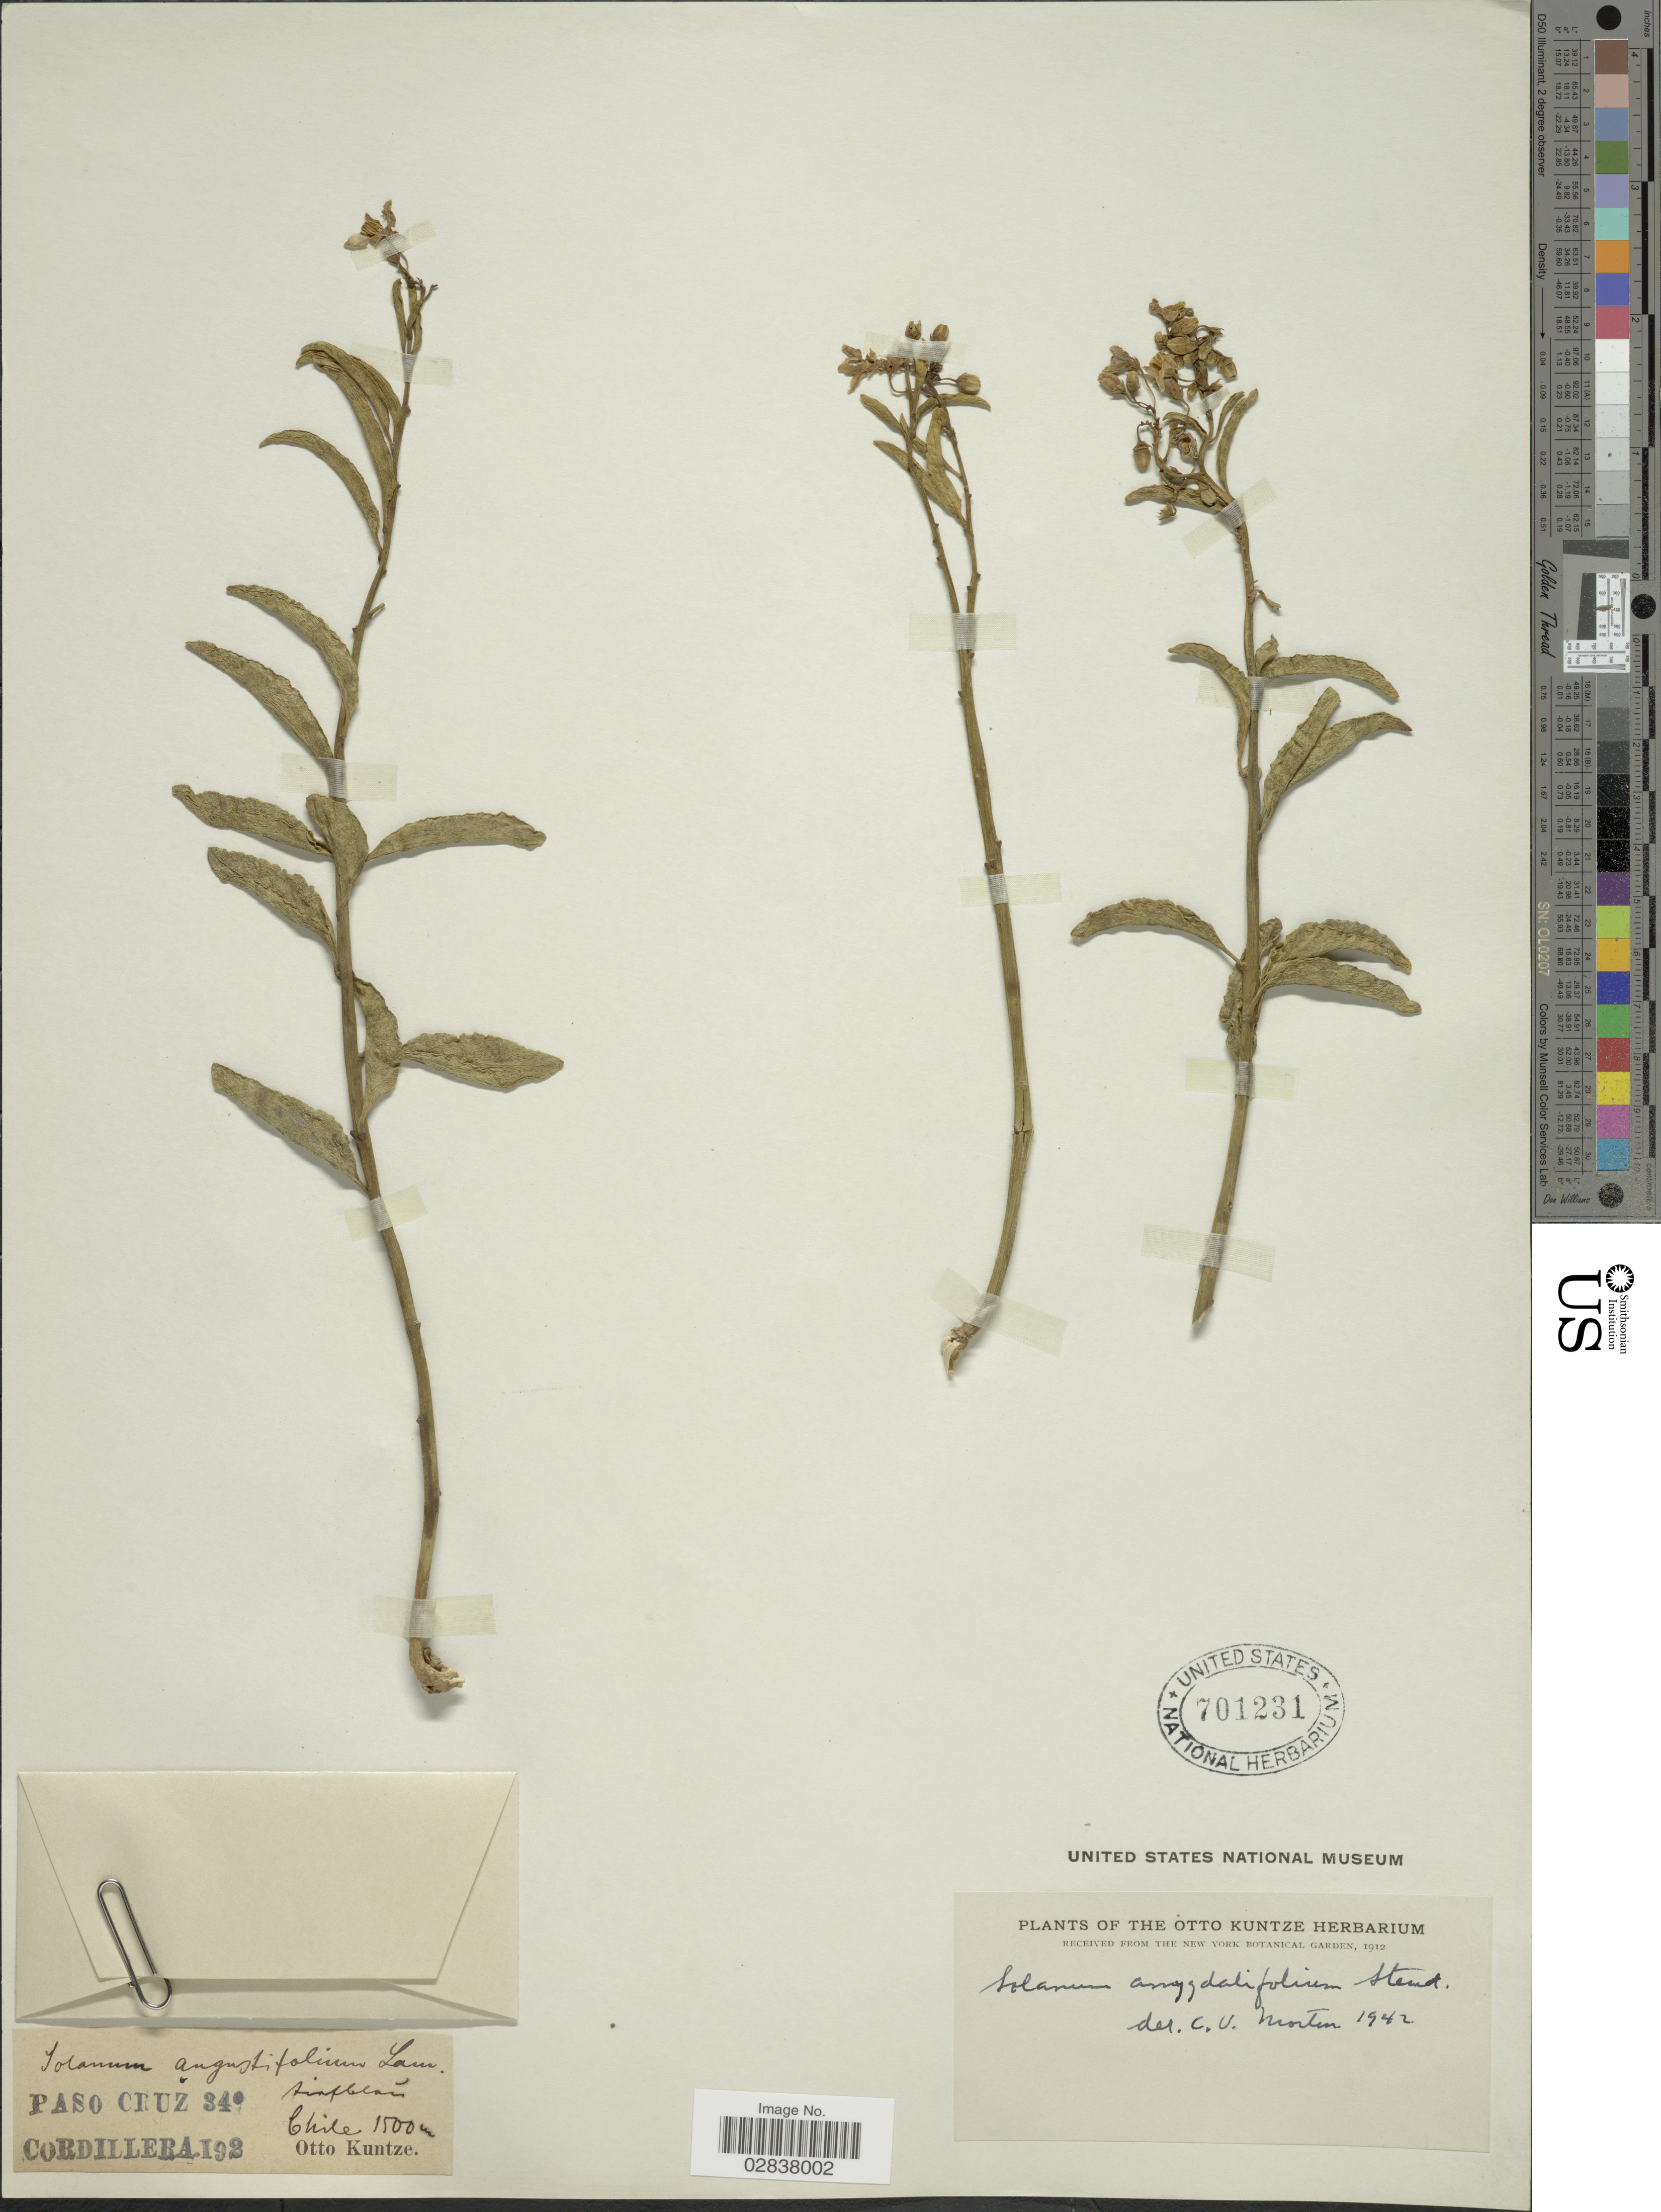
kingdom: Plantae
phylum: Tracheophyta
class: Magnoliopsida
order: Solanales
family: Solanaceae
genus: Solanum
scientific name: Solanum crispum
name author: Ruiz & Pav.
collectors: C.E.O. Kuntze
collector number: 34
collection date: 1912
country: Chile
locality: Paso Cruz Cordillera.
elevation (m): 1500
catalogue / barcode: US 701231